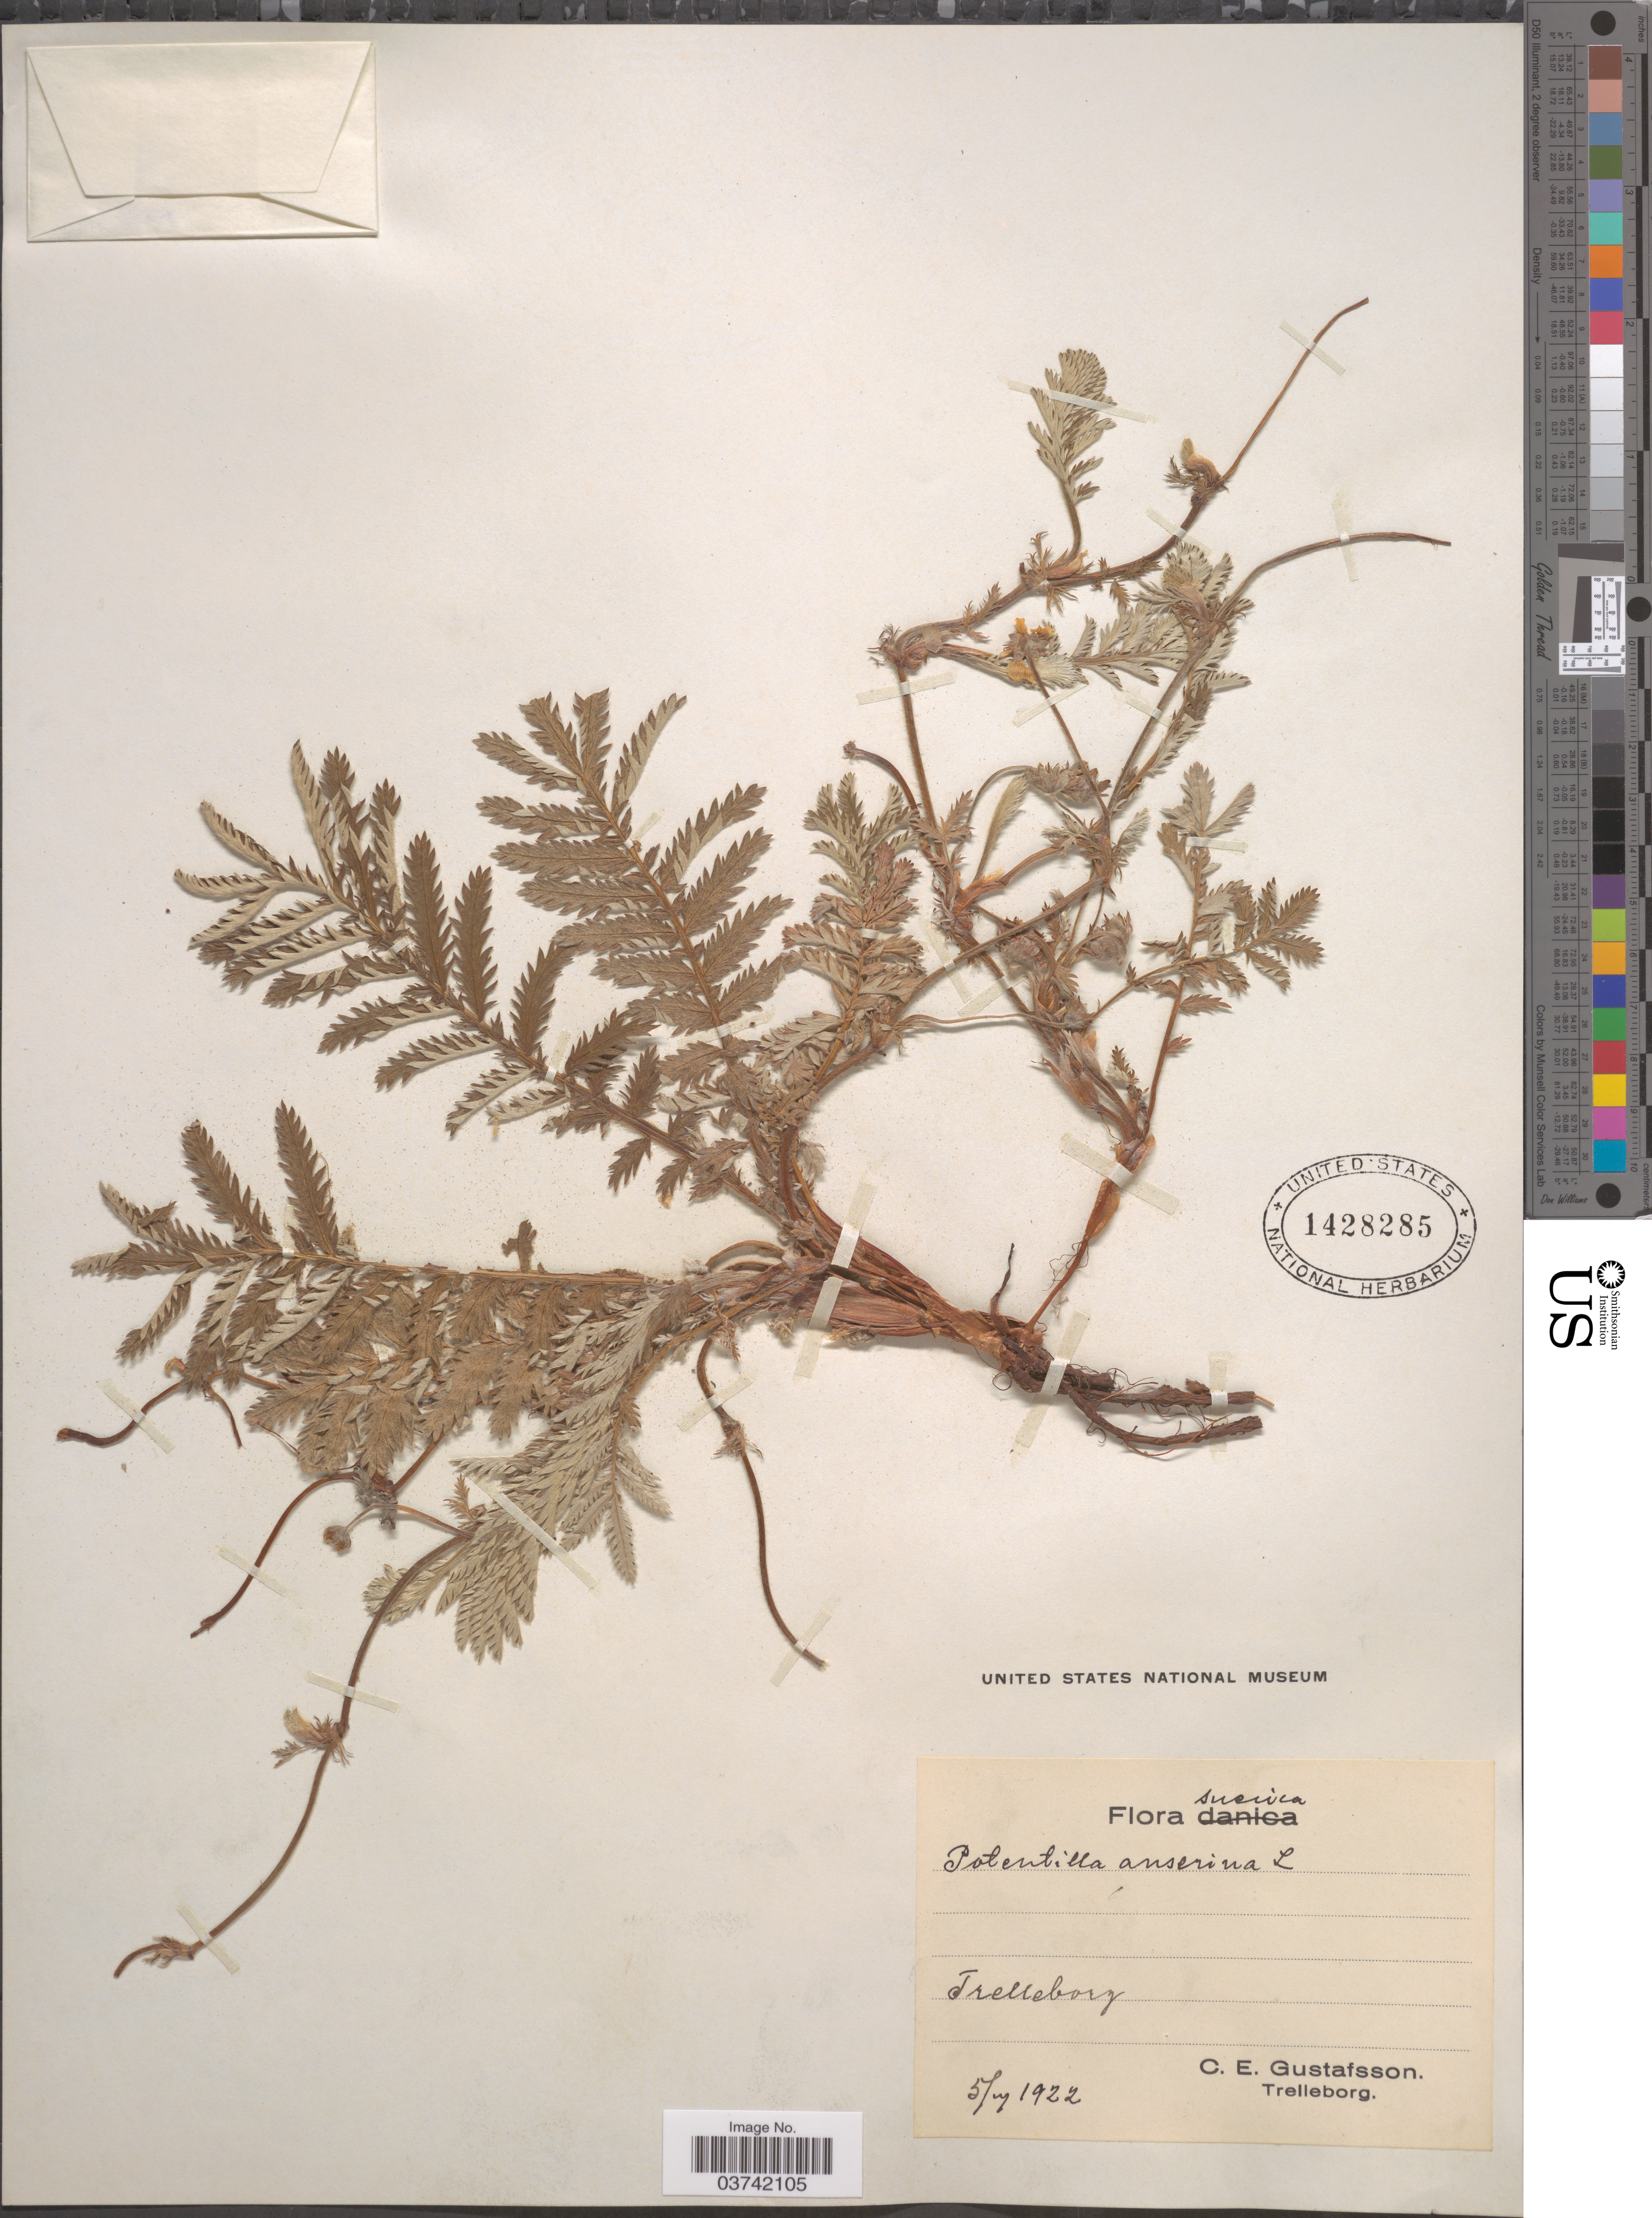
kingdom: Plantae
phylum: Tracheophyta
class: Magnoliopsida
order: Rosales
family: Rosaceae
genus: Argentina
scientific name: Argentina anserina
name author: (L.) Rydb.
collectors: C. Gustafsson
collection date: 1922-07-05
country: Sweden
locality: Suecica. Trelleborg.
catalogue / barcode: US 1428285